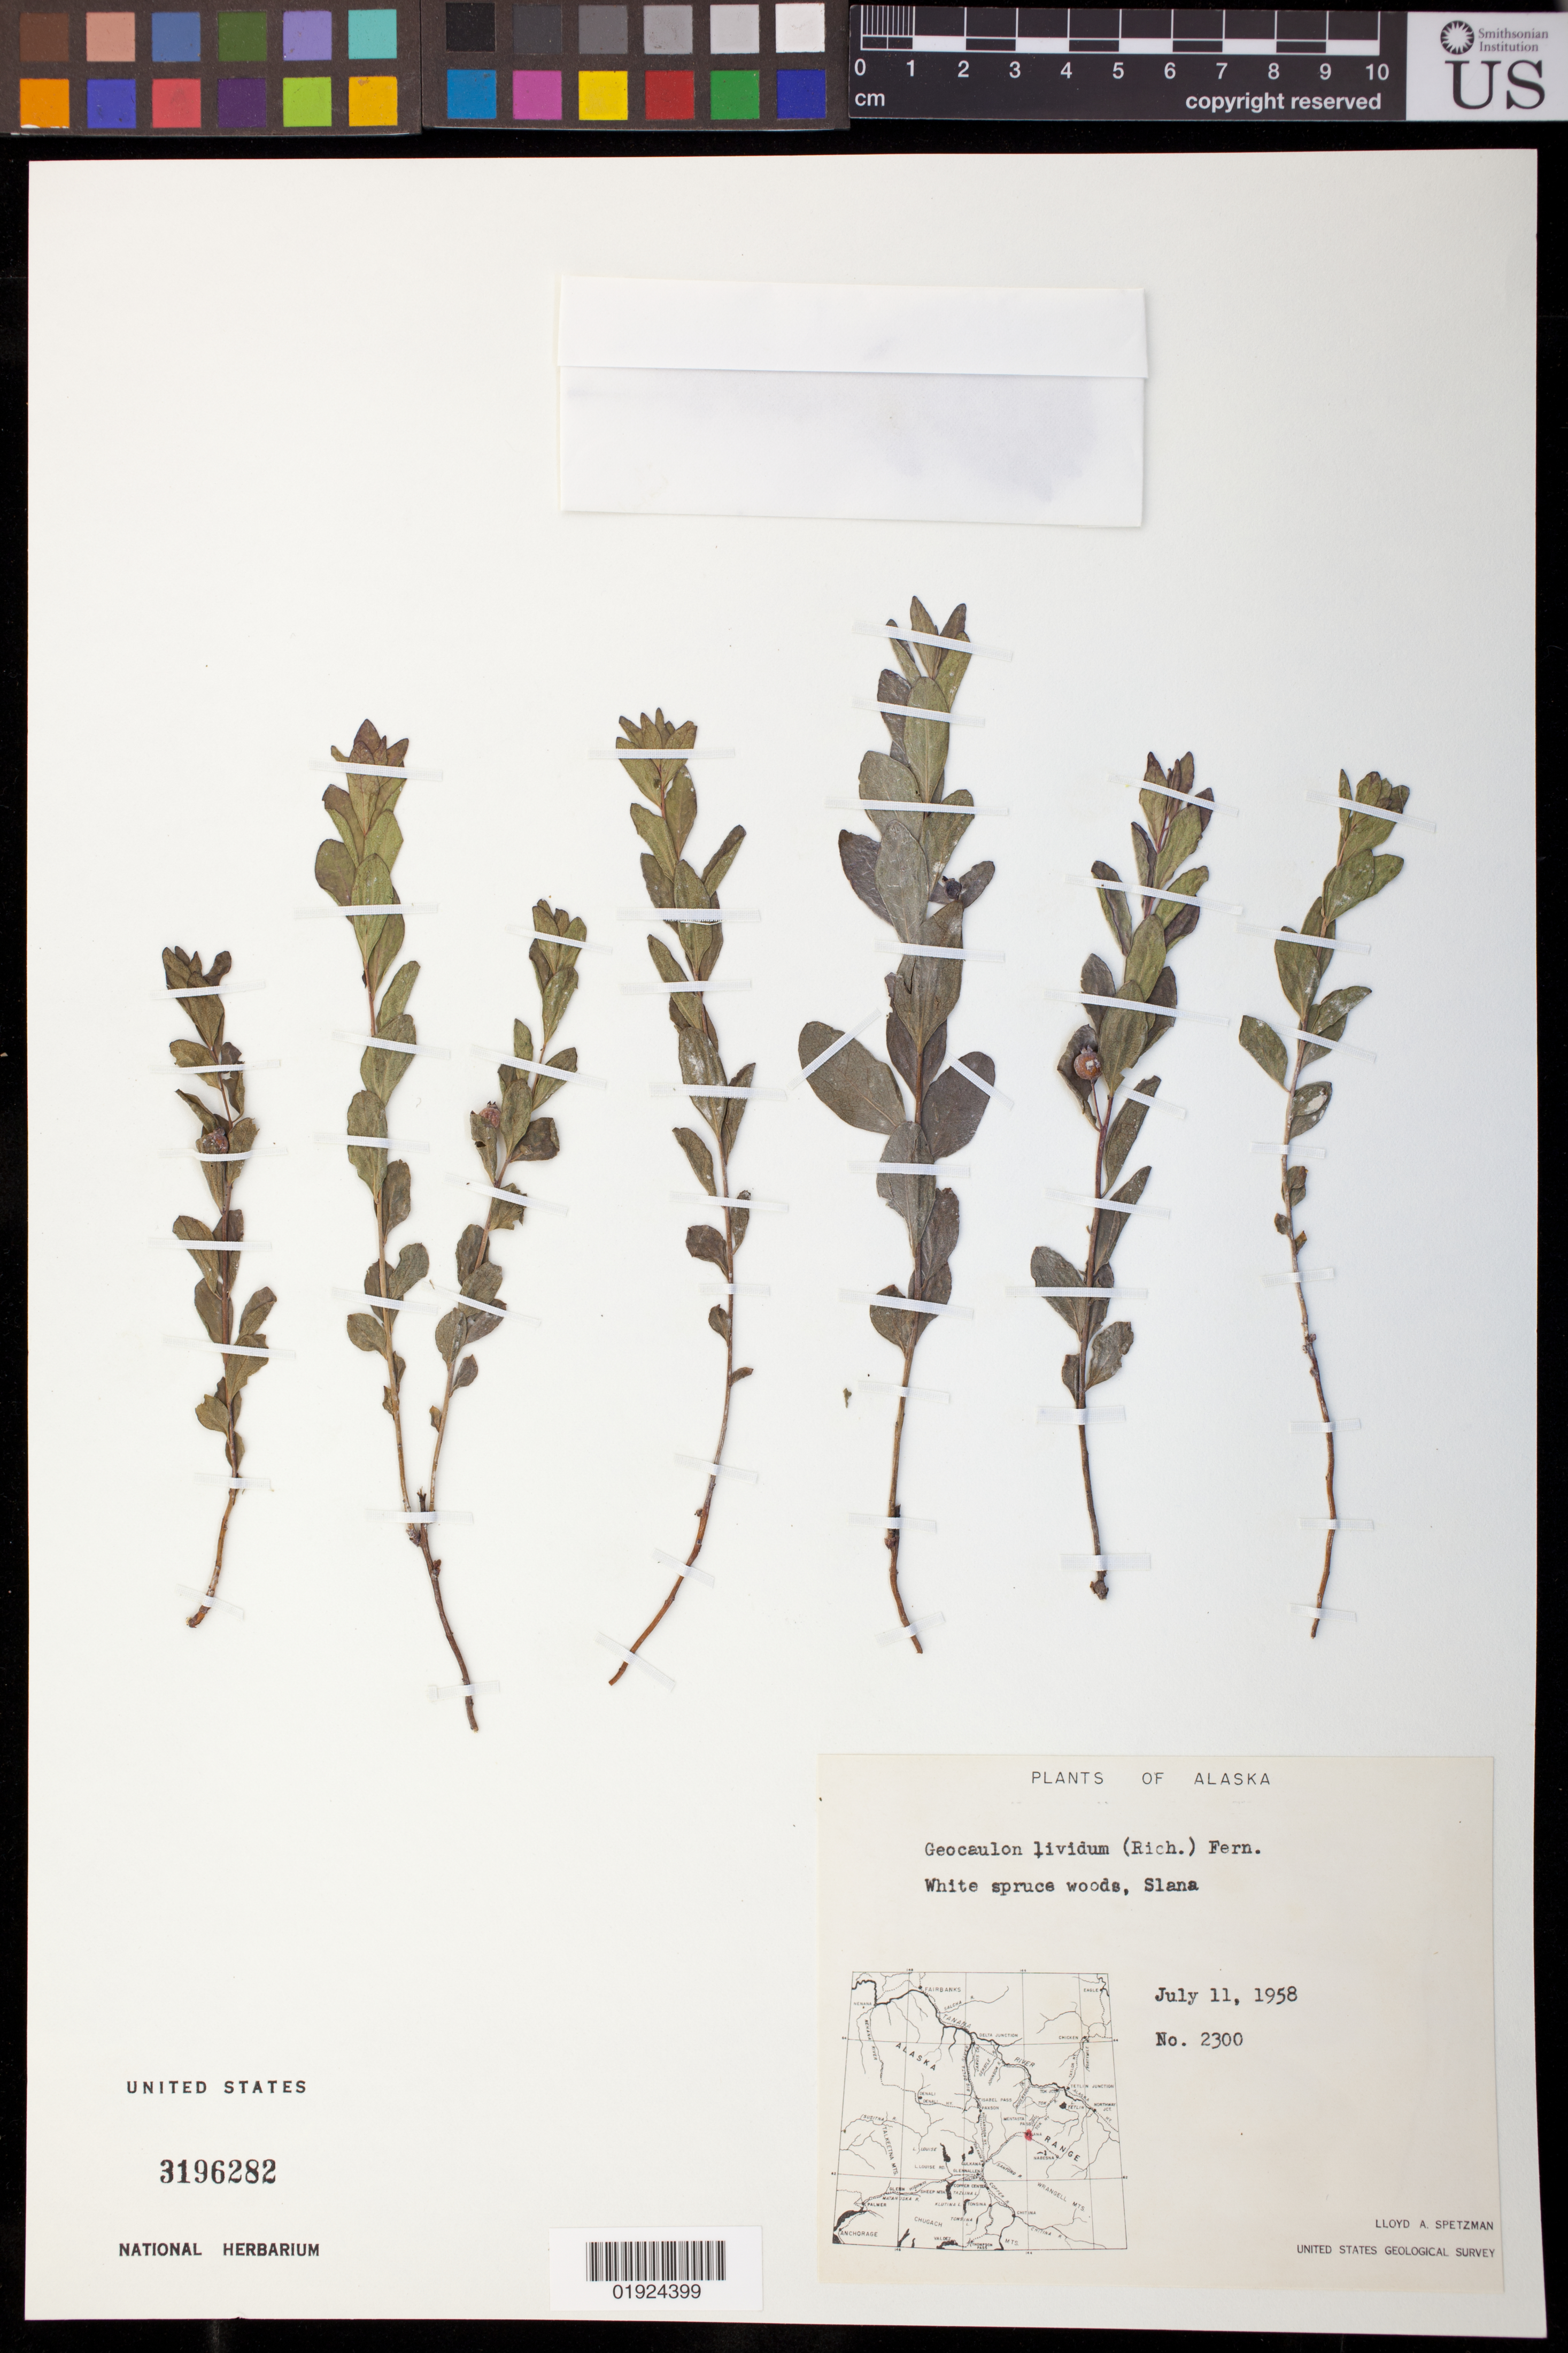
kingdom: Plantae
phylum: Tracheophyta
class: Magnoliopsida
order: Santalales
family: Comandraceae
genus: Geocaulon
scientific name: Geocaulon lividum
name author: (Richardson) Fernald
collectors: L. Spetzman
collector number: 2300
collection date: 1958-07-11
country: United States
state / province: Alaska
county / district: Valdez-Cordova C. A.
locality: Slana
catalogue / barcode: US 3196282